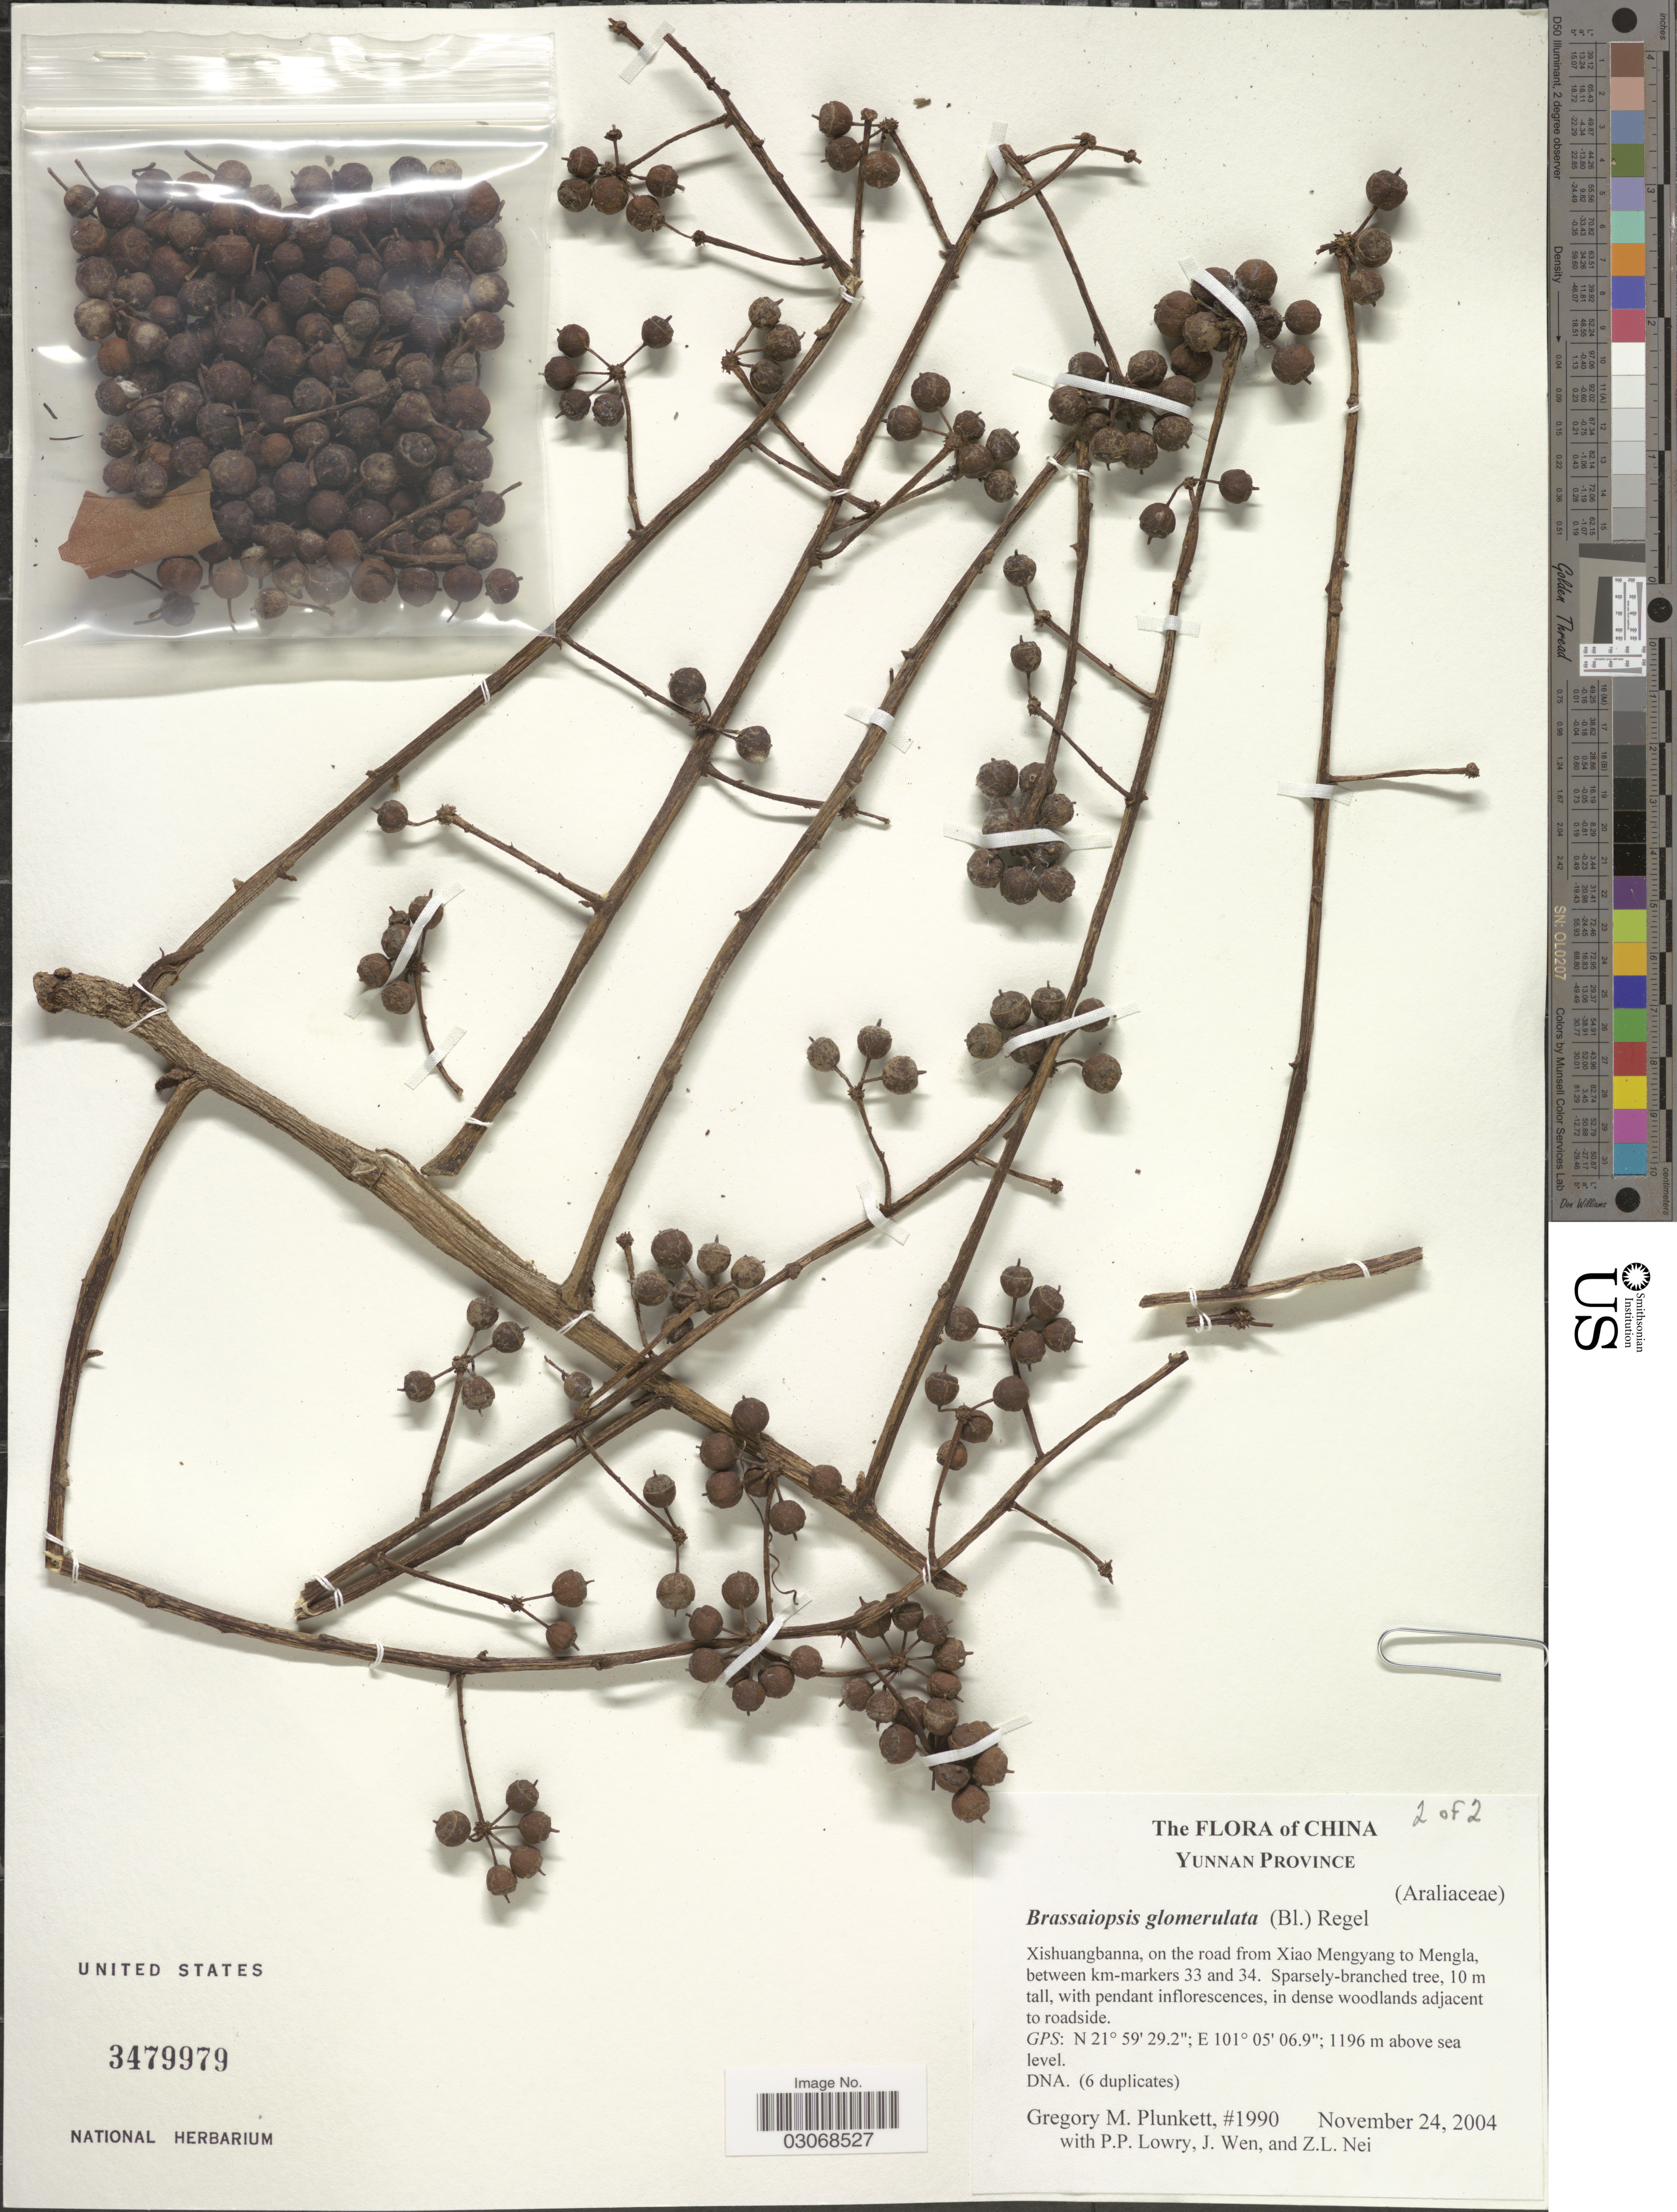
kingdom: Plantae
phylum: Tracheophyta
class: Magnoliopsida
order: Apiales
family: Araliaceae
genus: Brassaiopsis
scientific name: Brassaiopsis glomerulata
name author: (Blume) Regel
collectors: G. M. Plunkett, P. Lowry, J. Wen & Z. Nei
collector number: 1990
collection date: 2004-11-24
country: China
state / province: Yunnan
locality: Xishuangbanna, on the road Xiao Mengyang to Mengla, between km-markers 33 and 34.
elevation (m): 1196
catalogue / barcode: US 3479979